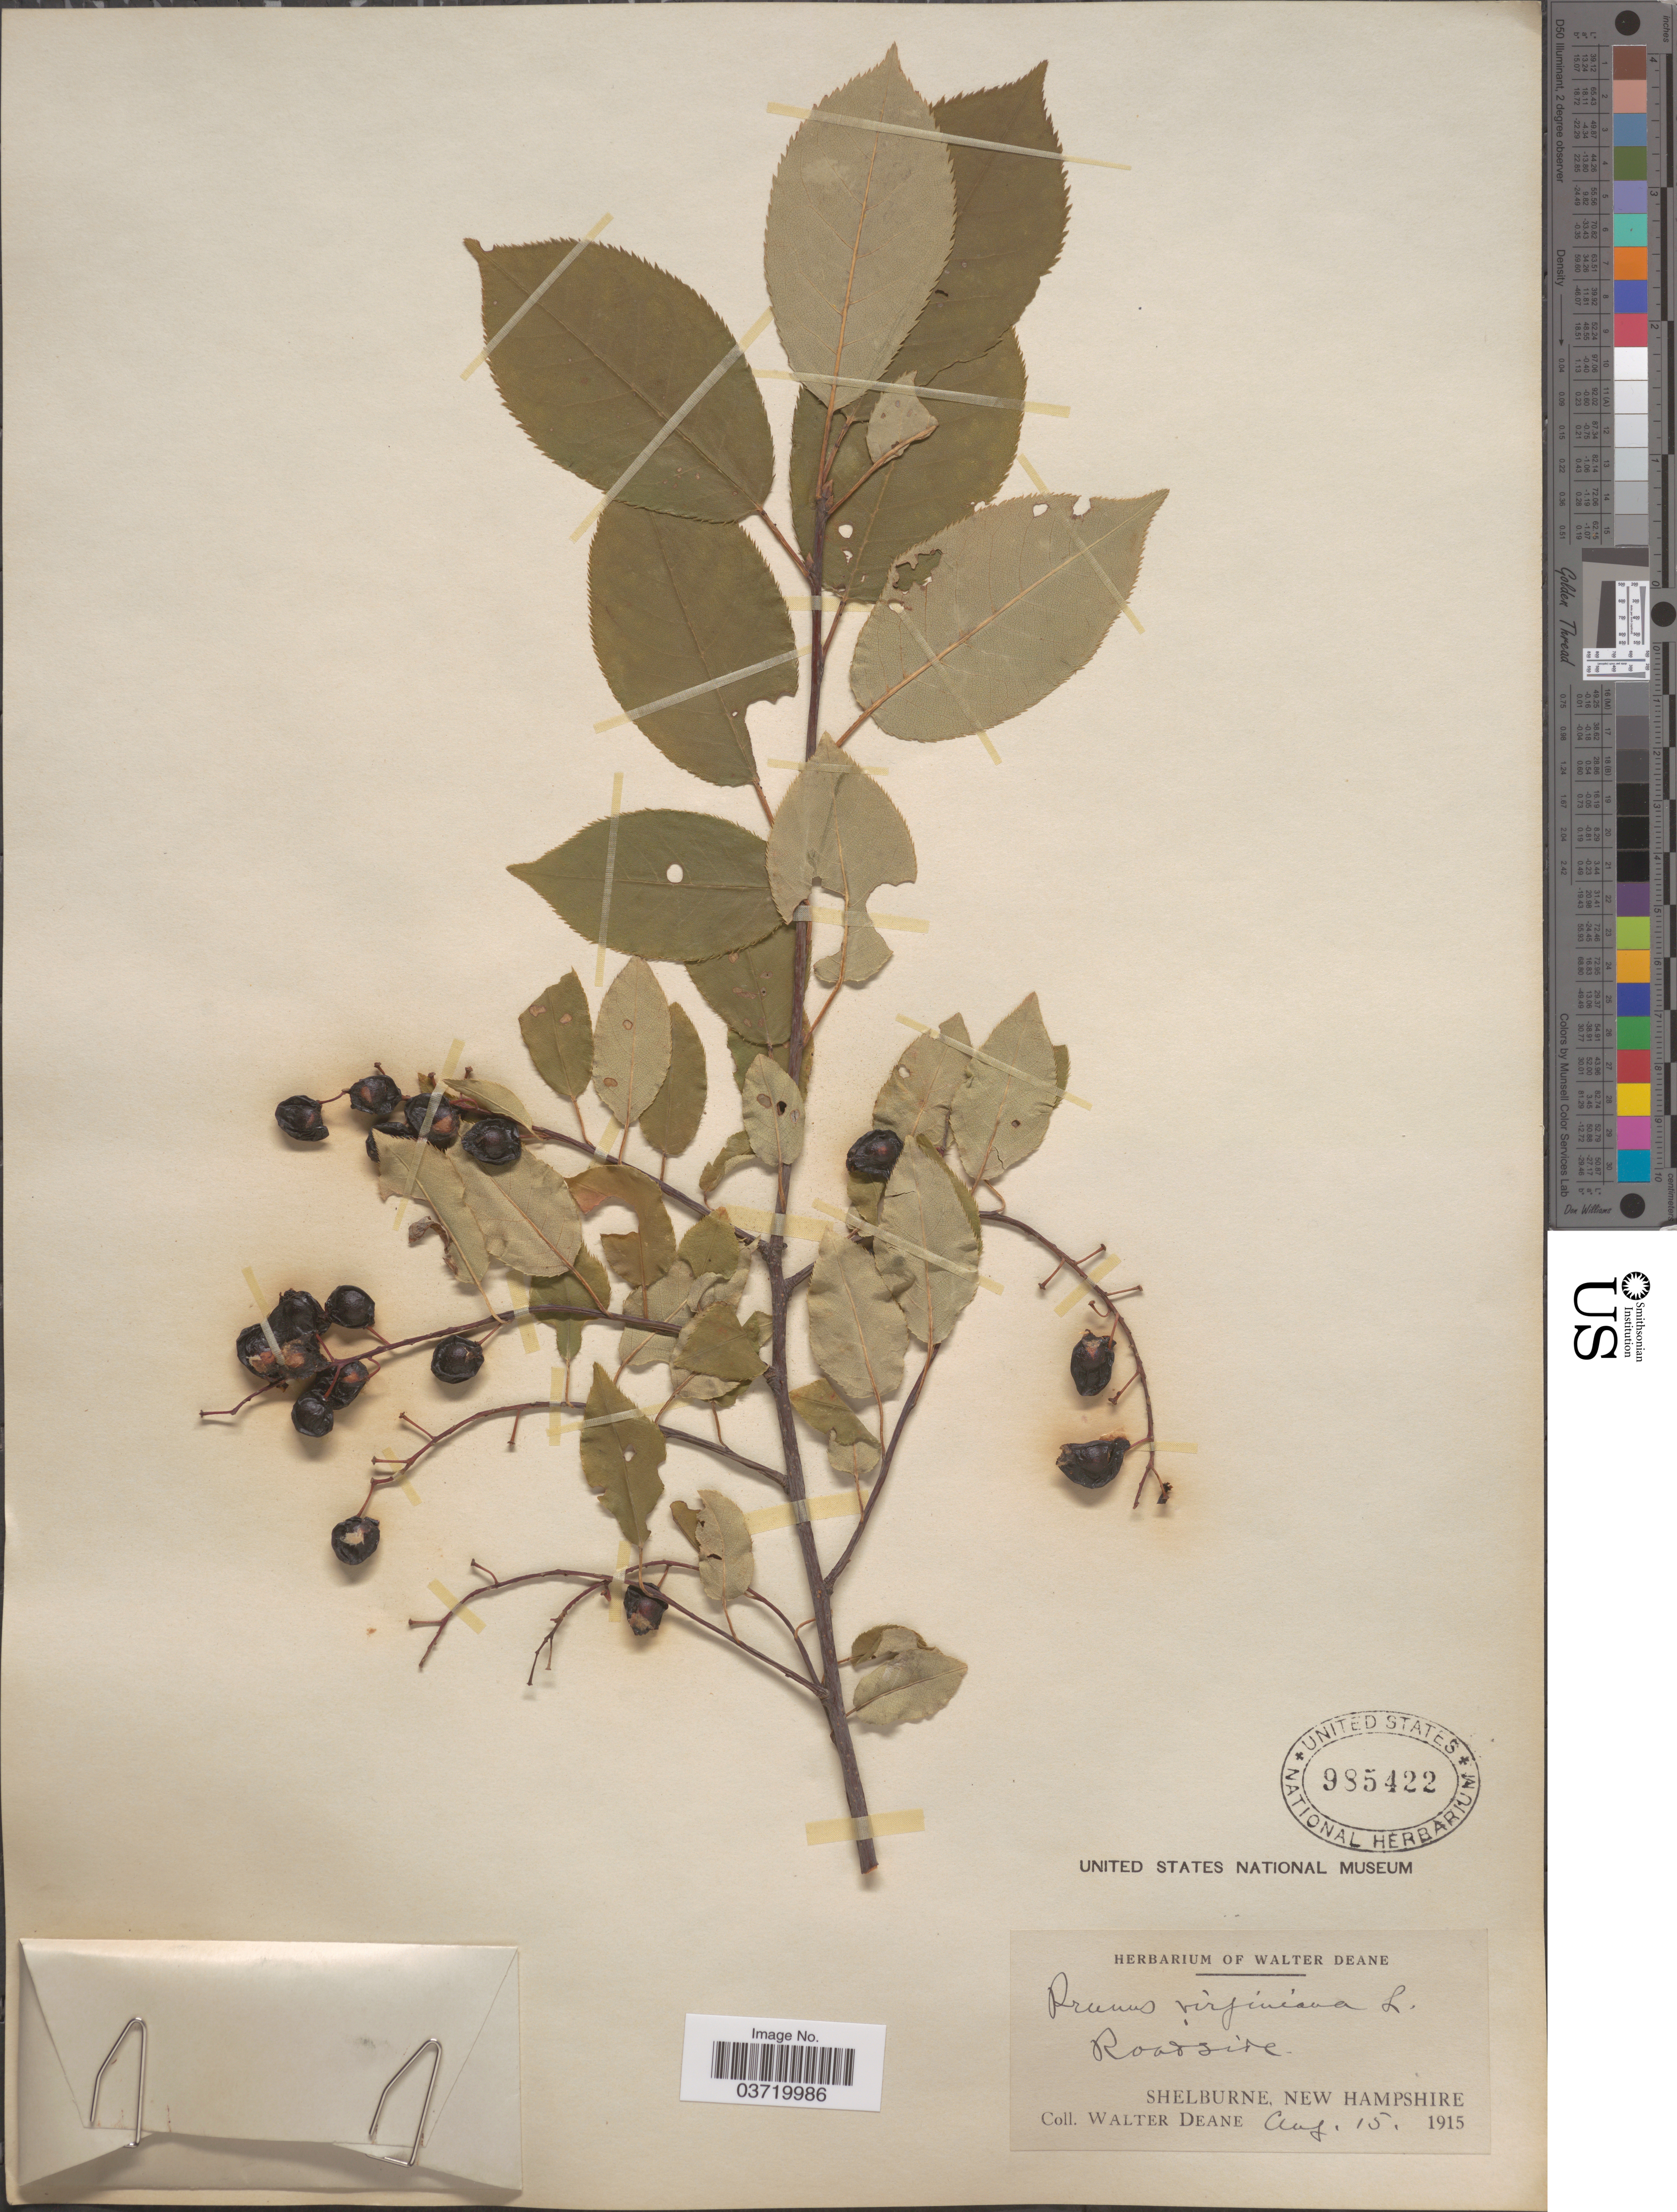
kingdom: Plantae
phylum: Tracheophyta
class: Magnoliopsida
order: Rosales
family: Rosaceae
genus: Prunus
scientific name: Prunus virginiana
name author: L.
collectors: W. Deane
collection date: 1915-08-15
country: United States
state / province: New Hampshire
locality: Roadside. Shelburne.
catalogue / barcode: US 985422